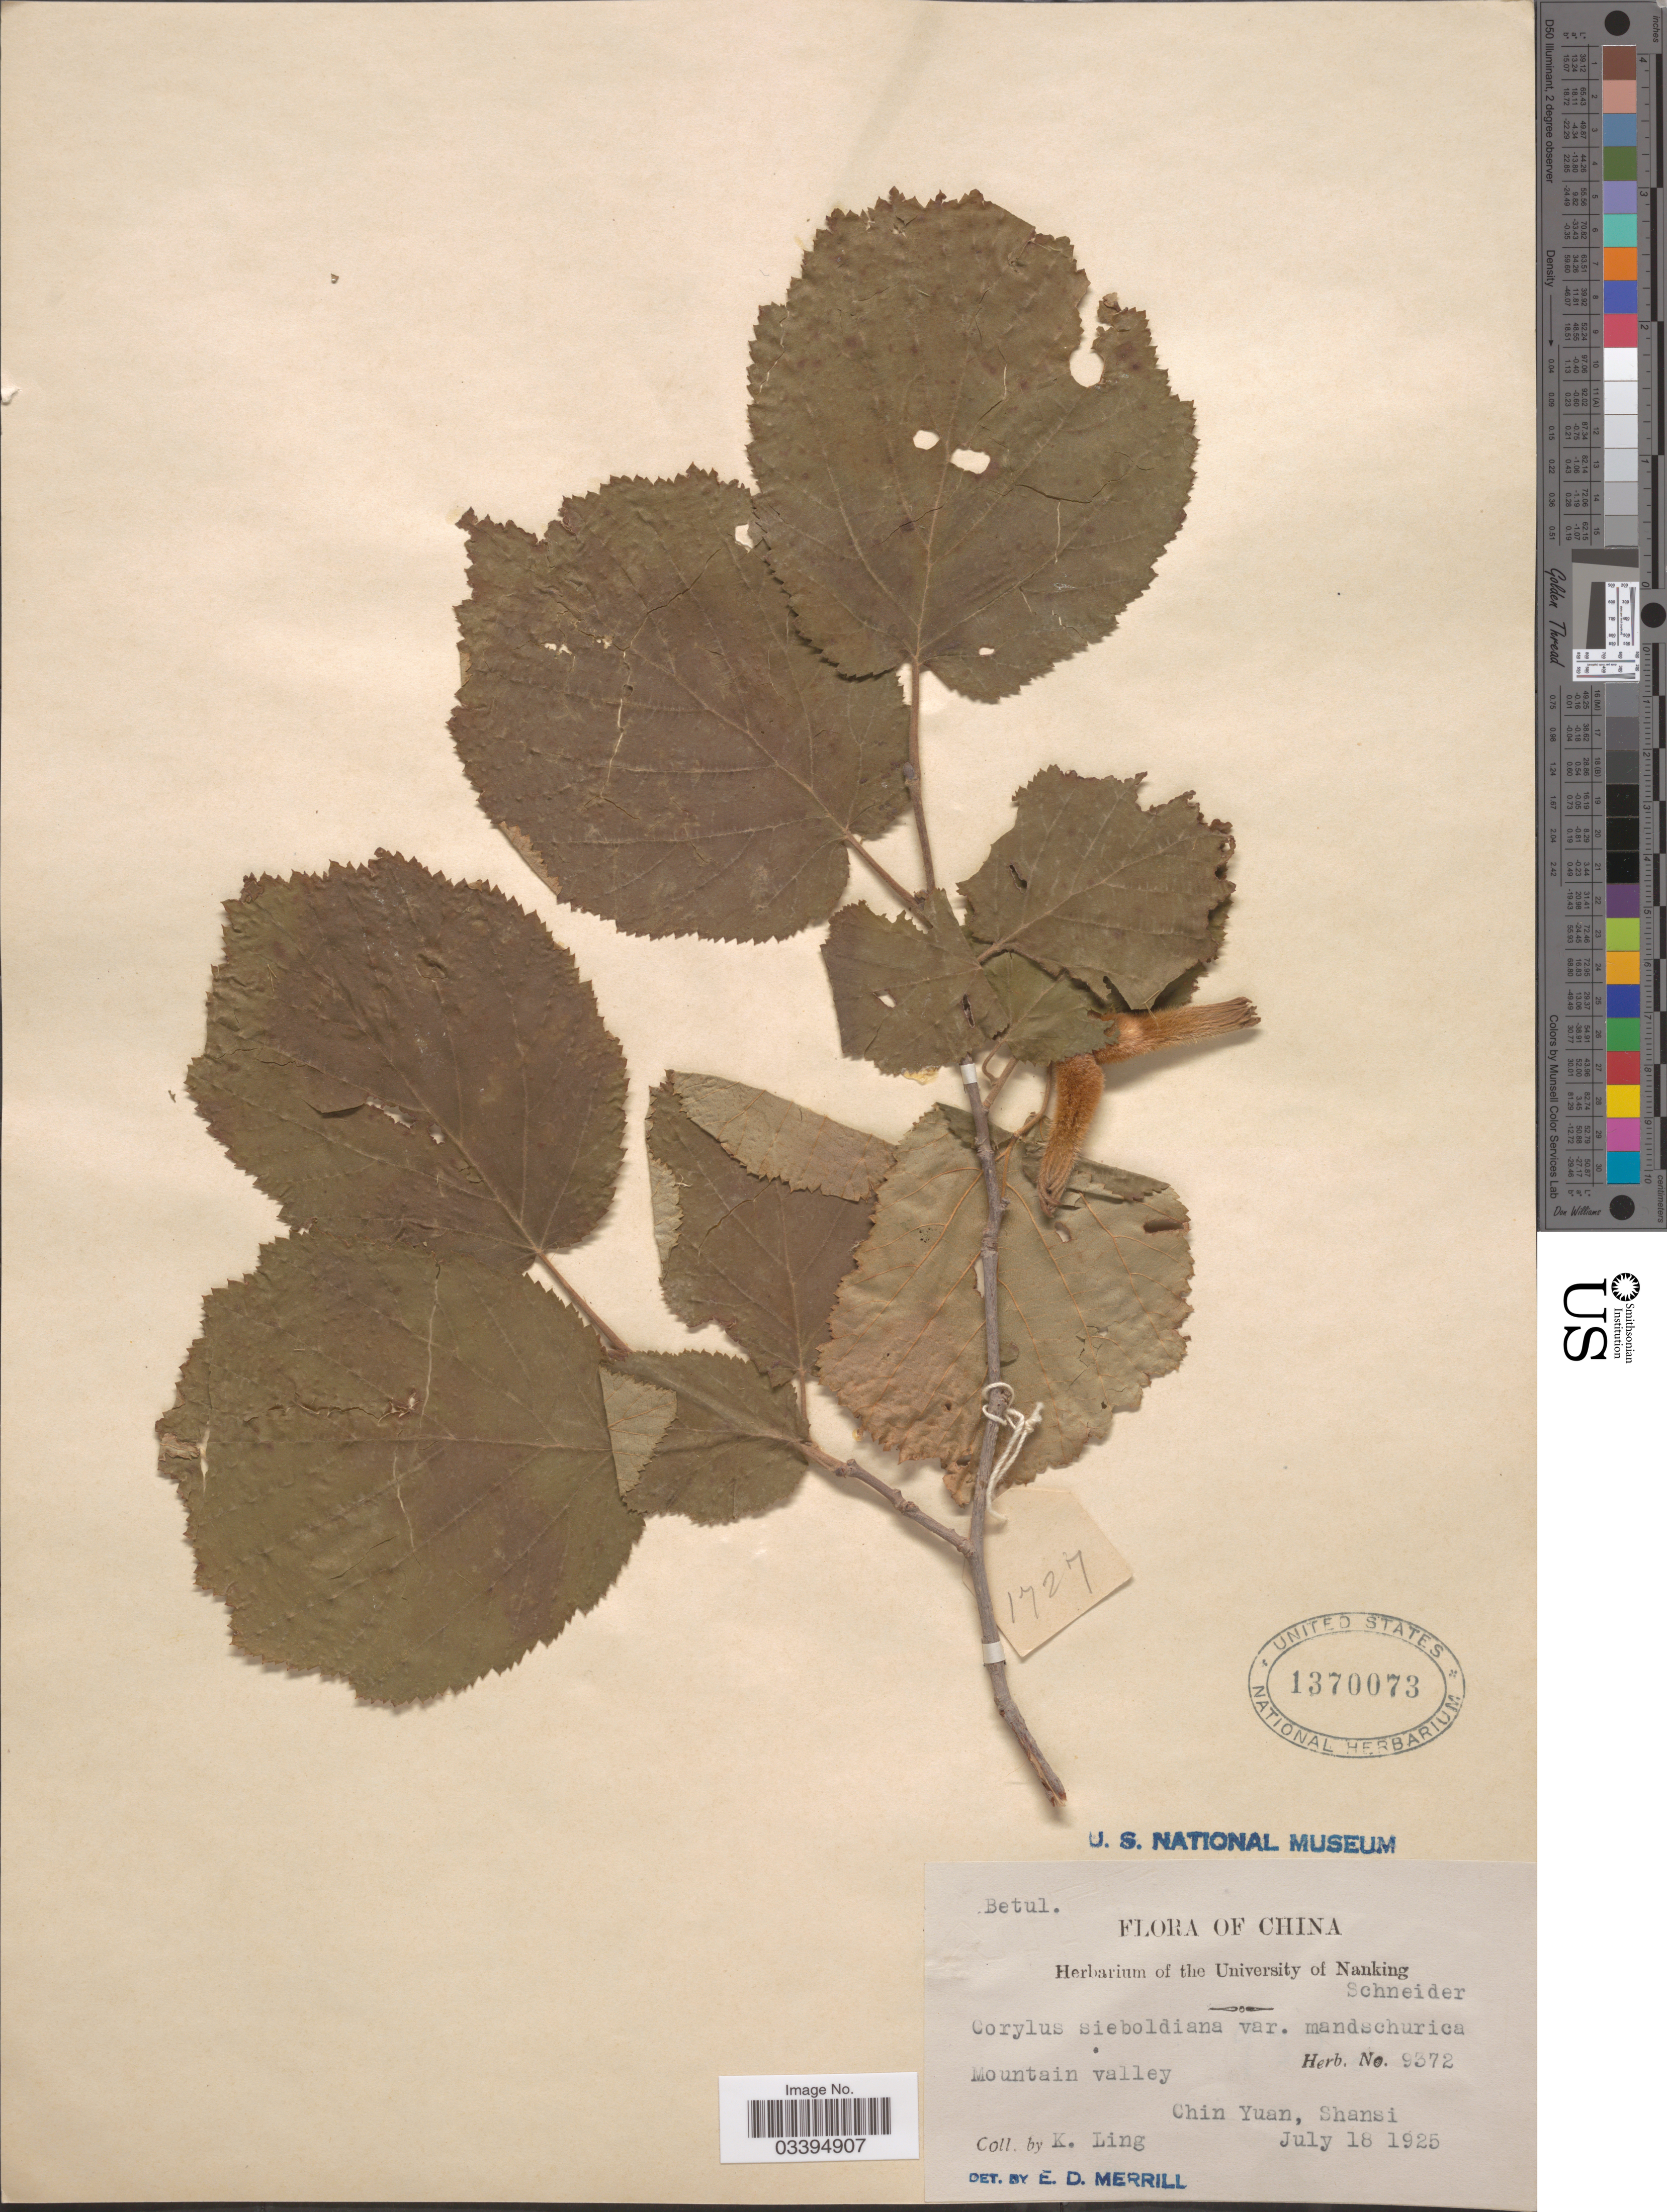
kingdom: Plantae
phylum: Tracheophyta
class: Magnoliopsida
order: Fagales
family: Betulaceae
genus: Corylus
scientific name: Corylus sieboldiana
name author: Blume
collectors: K. Ling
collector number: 9372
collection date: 1925-07-18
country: China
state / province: Shanxi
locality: Mountain valley Chin Yuan, Shansi.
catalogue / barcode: US 1370073